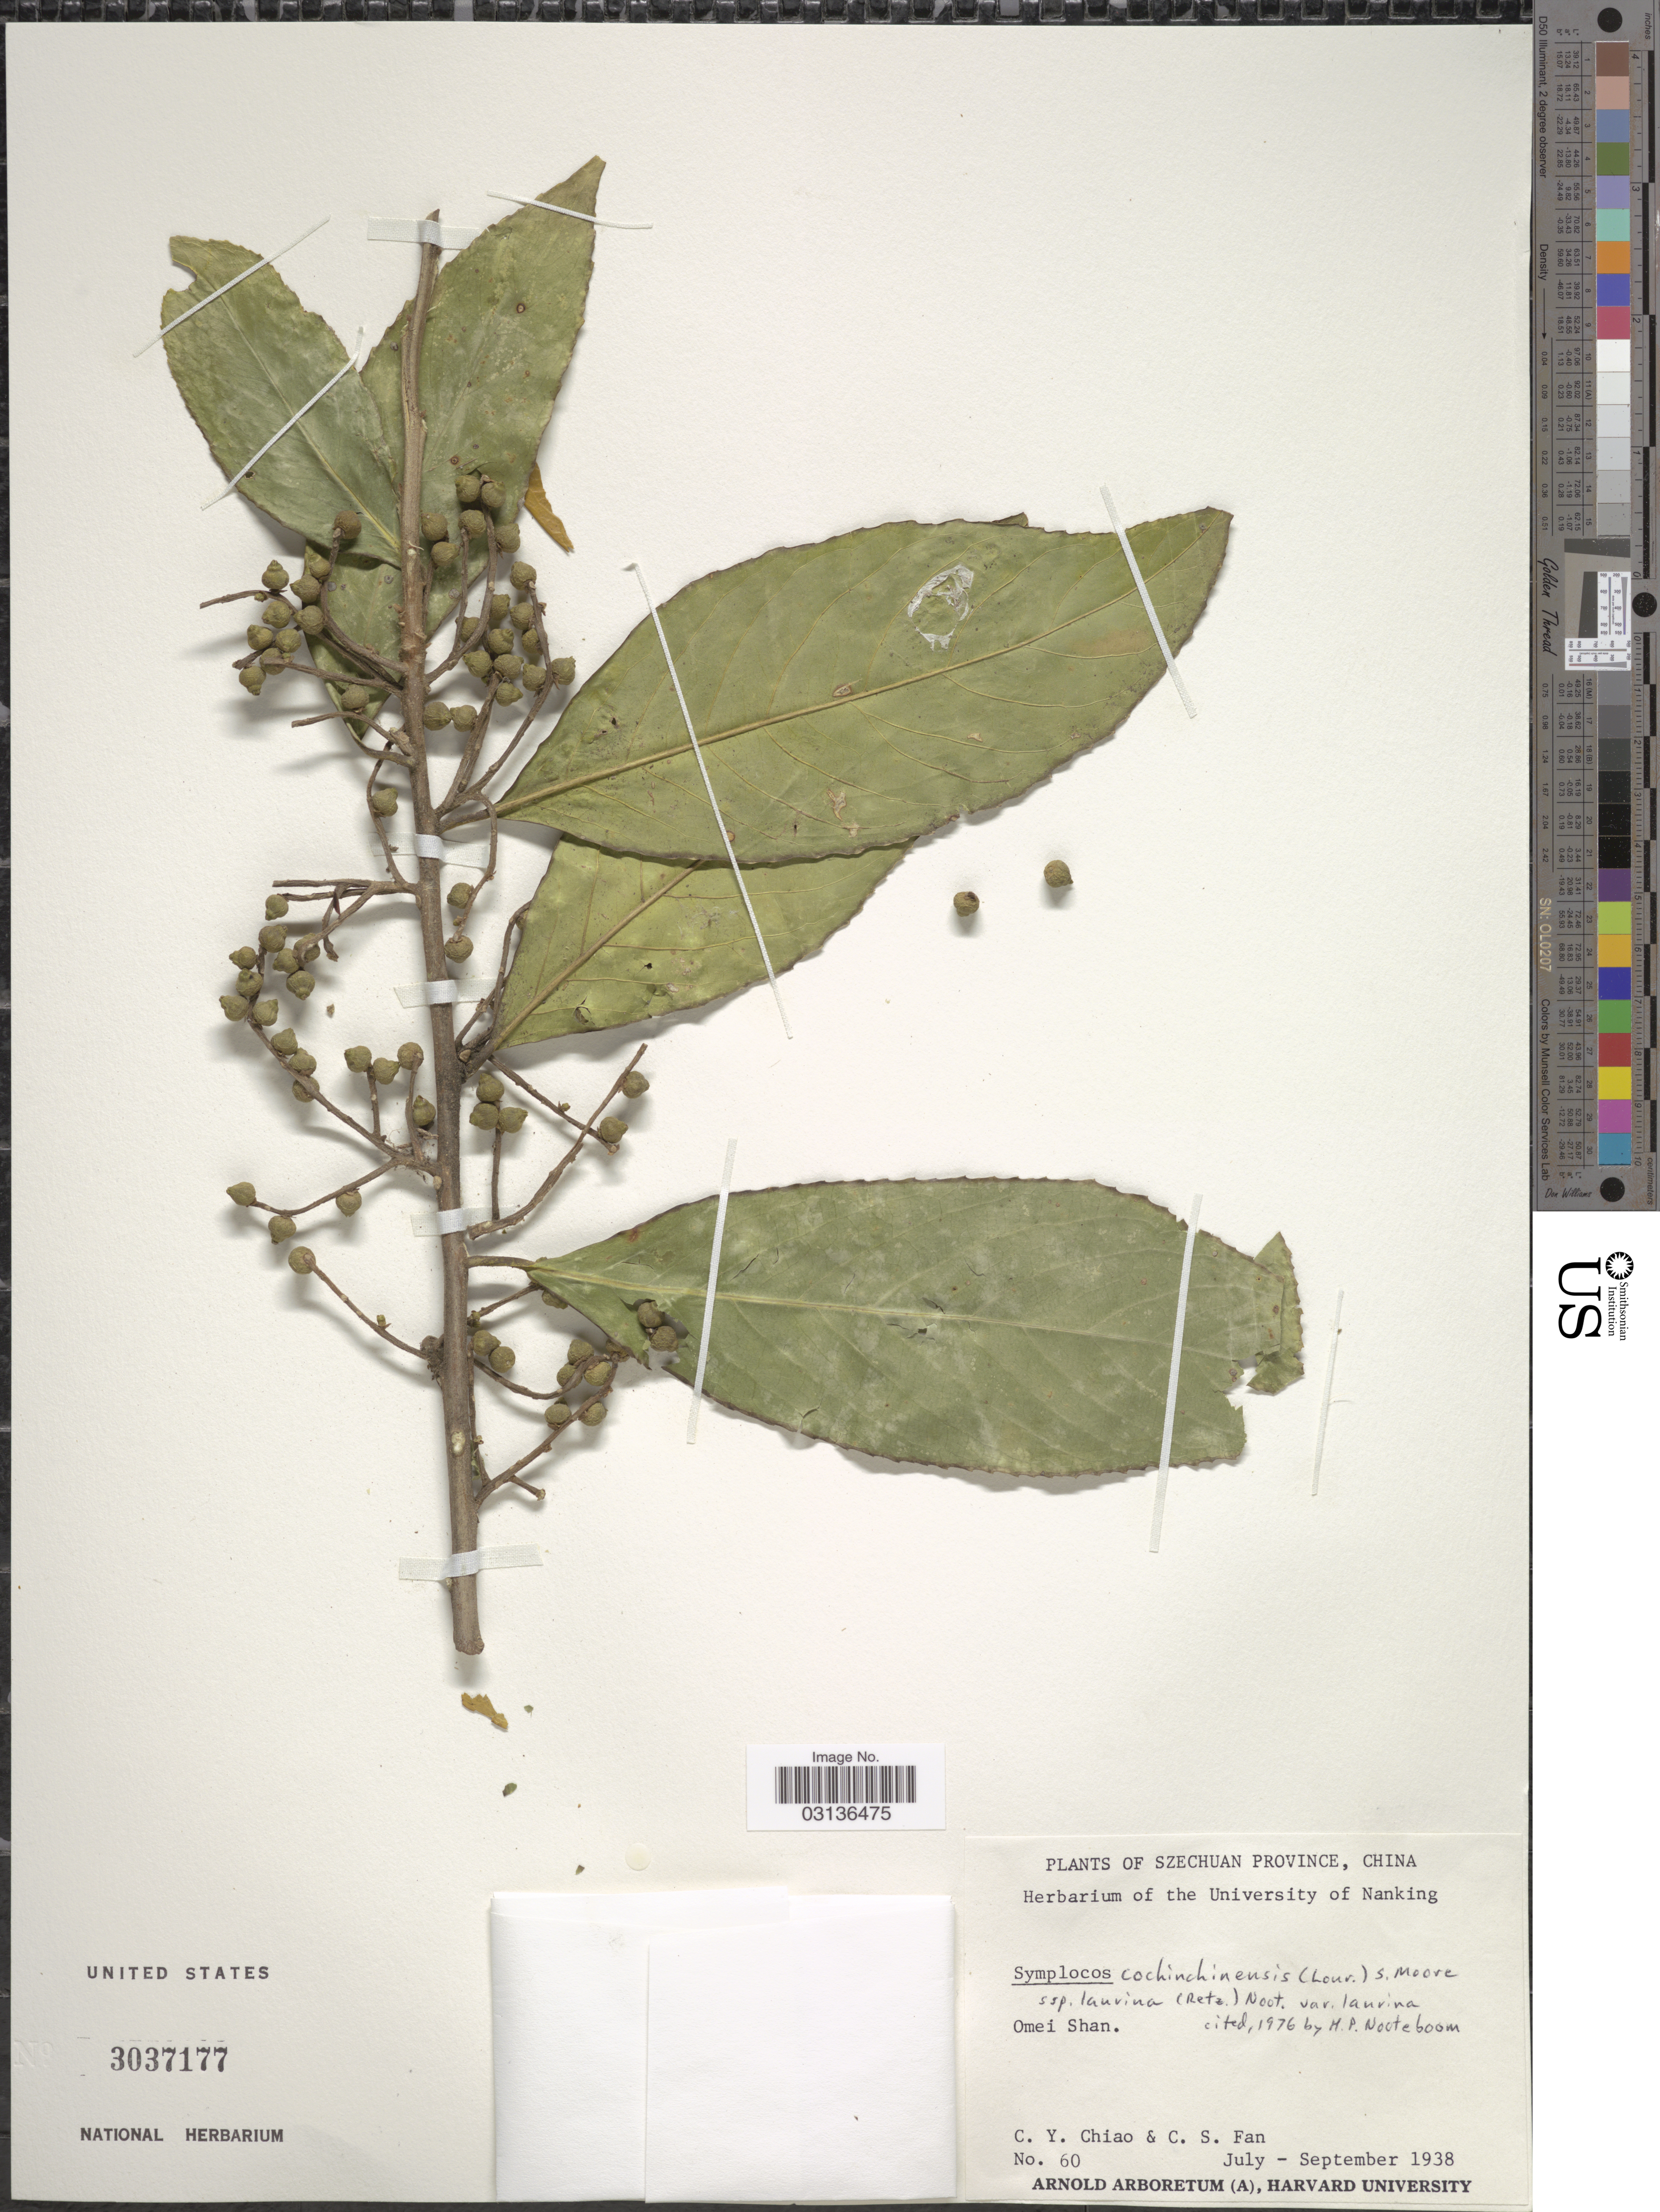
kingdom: Plantae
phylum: Tracheophyta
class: Magnoliopsida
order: Ericales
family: Symplocaceae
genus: Symplocos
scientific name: Symplocos cochinchinensis subsp. laurina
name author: (Retz.) Noot.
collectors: C. Y. Chiao & C. S. Fan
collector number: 60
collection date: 1938-07/1938-09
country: China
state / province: Sichuan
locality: Szechuan Province. Omei Shan.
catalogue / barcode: US 3037177